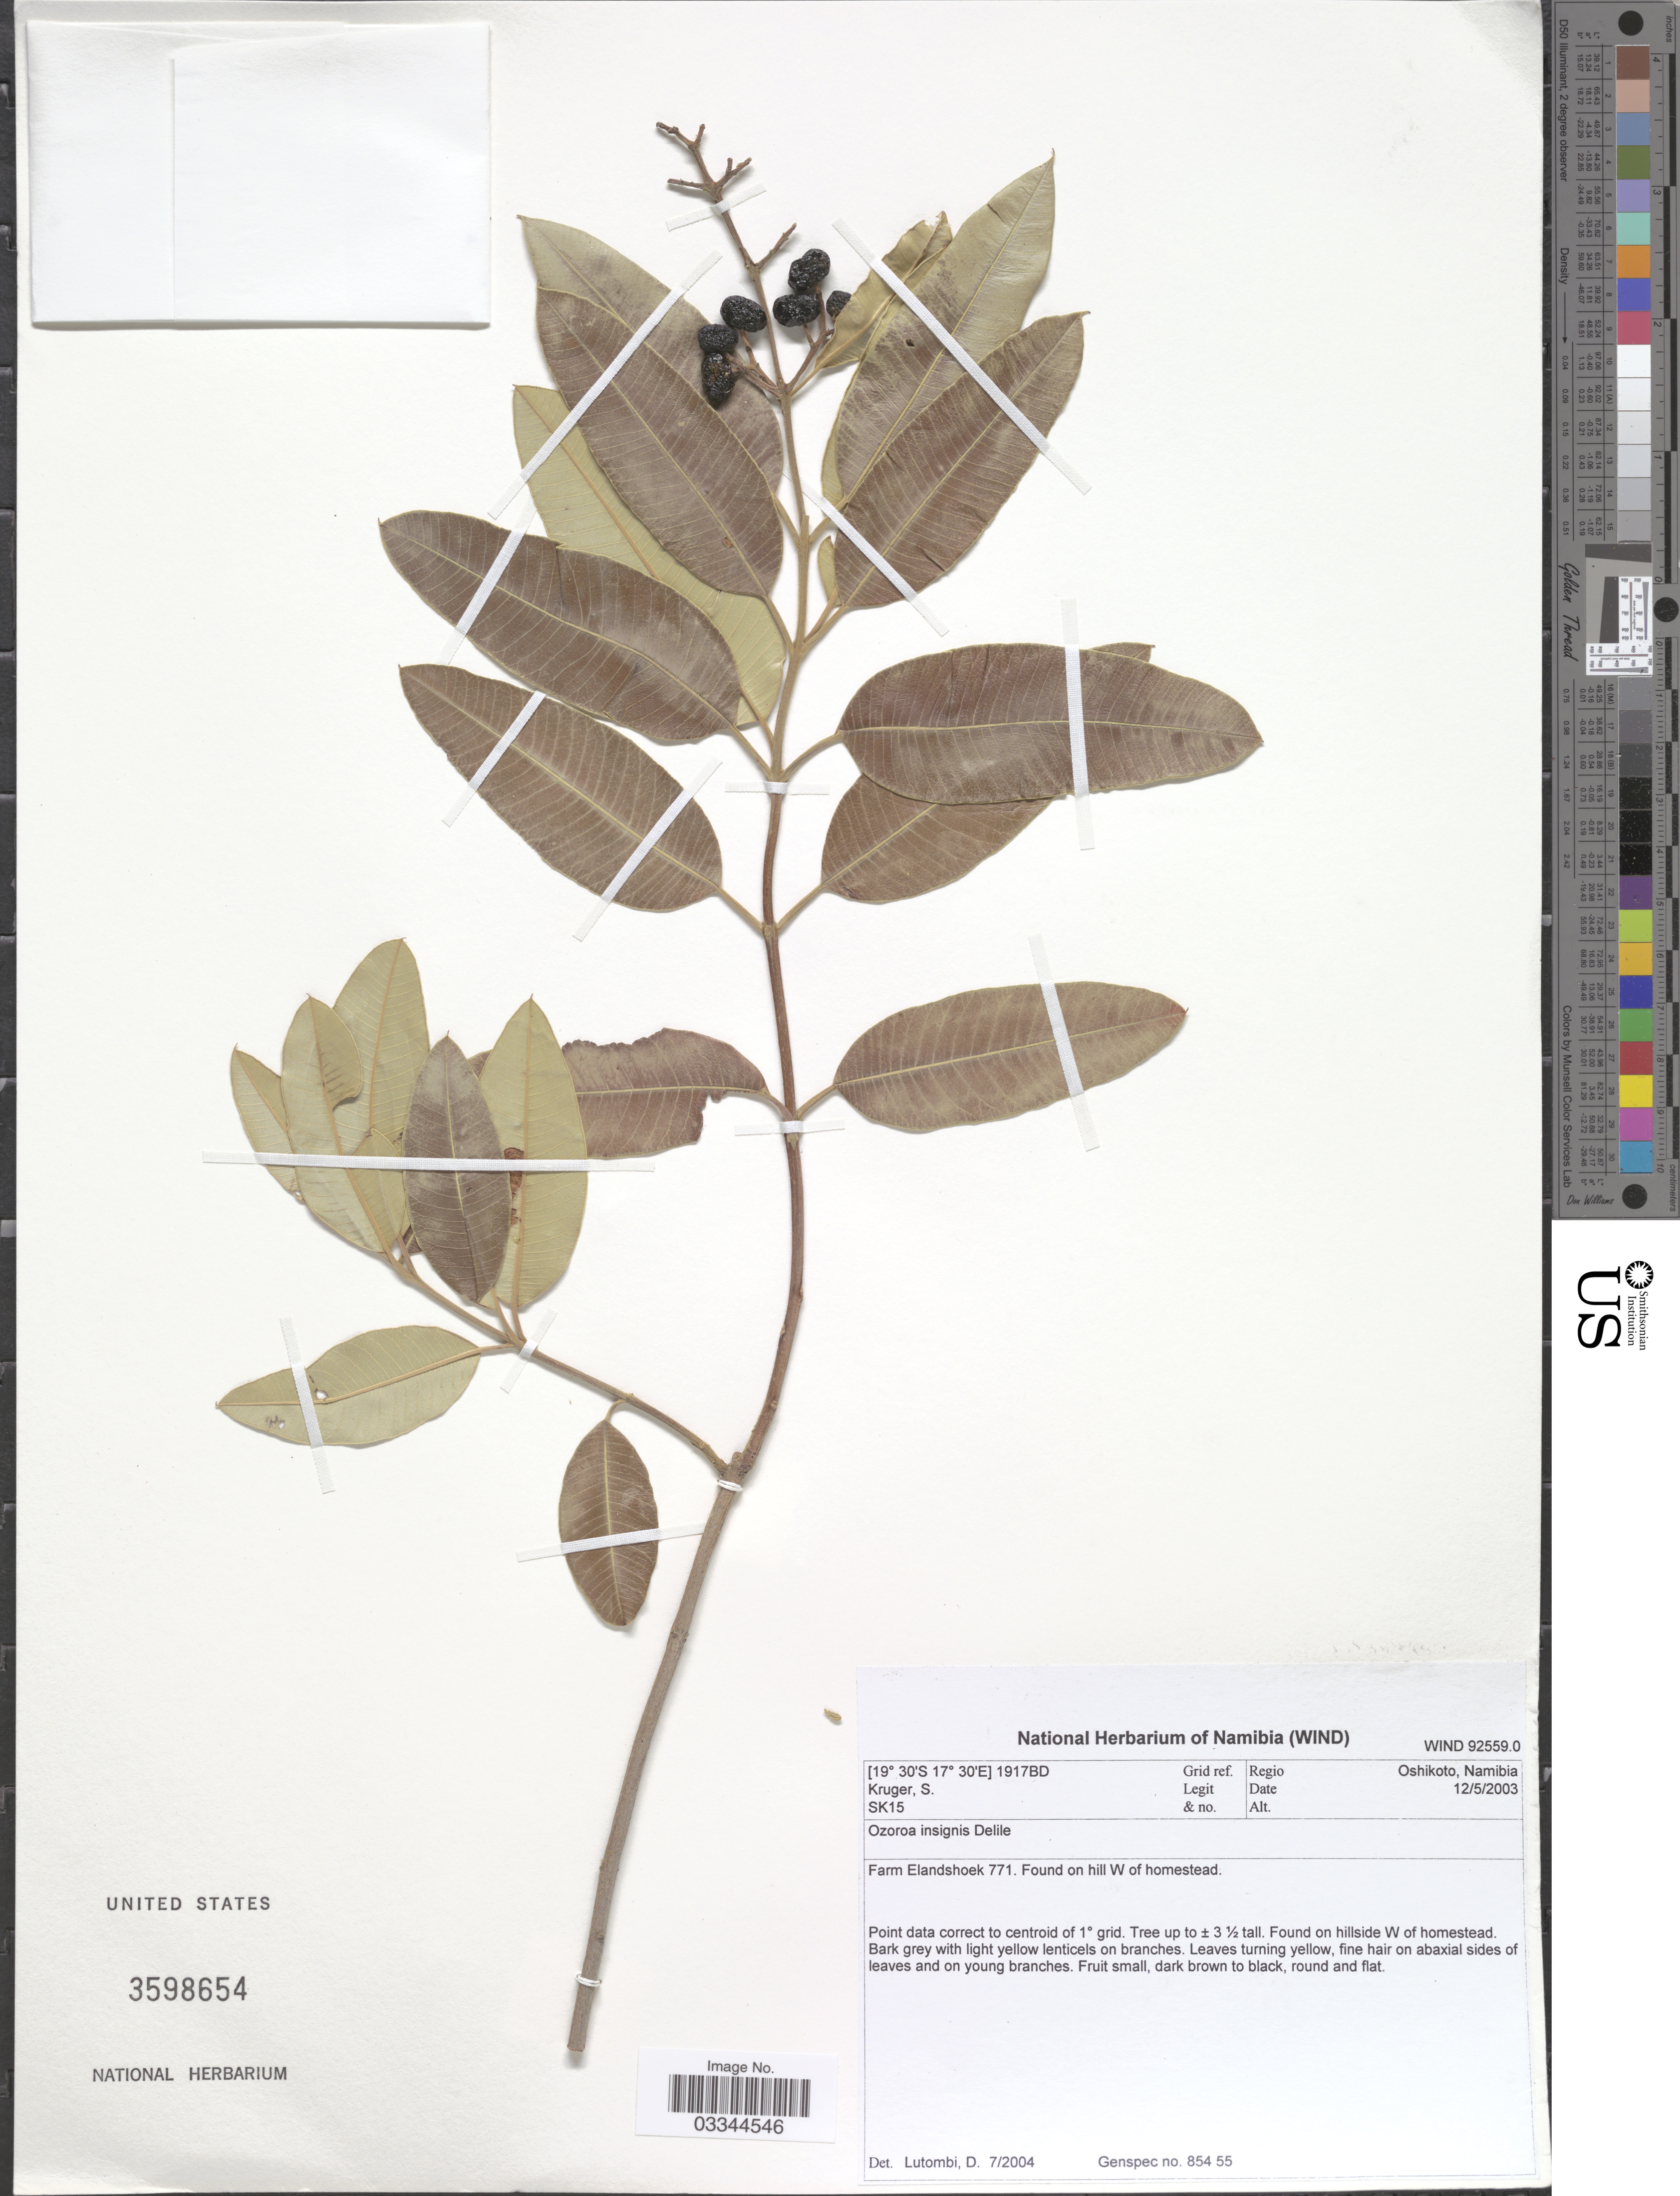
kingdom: Plantae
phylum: Tracheophyta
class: Magnoliopsida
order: Sapindales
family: Anacardiaceae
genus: Ozoroa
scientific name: Ozoroa insignis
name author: Delile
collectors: S. Kruger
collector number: SK15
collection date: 2003-05-12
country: Namibia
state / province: Oshikoto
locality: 1917BD Grid ref. Regio Oshikoto. Farm Elandshoek 711. Found on hill W of Homestead.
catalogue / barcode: US 3598654